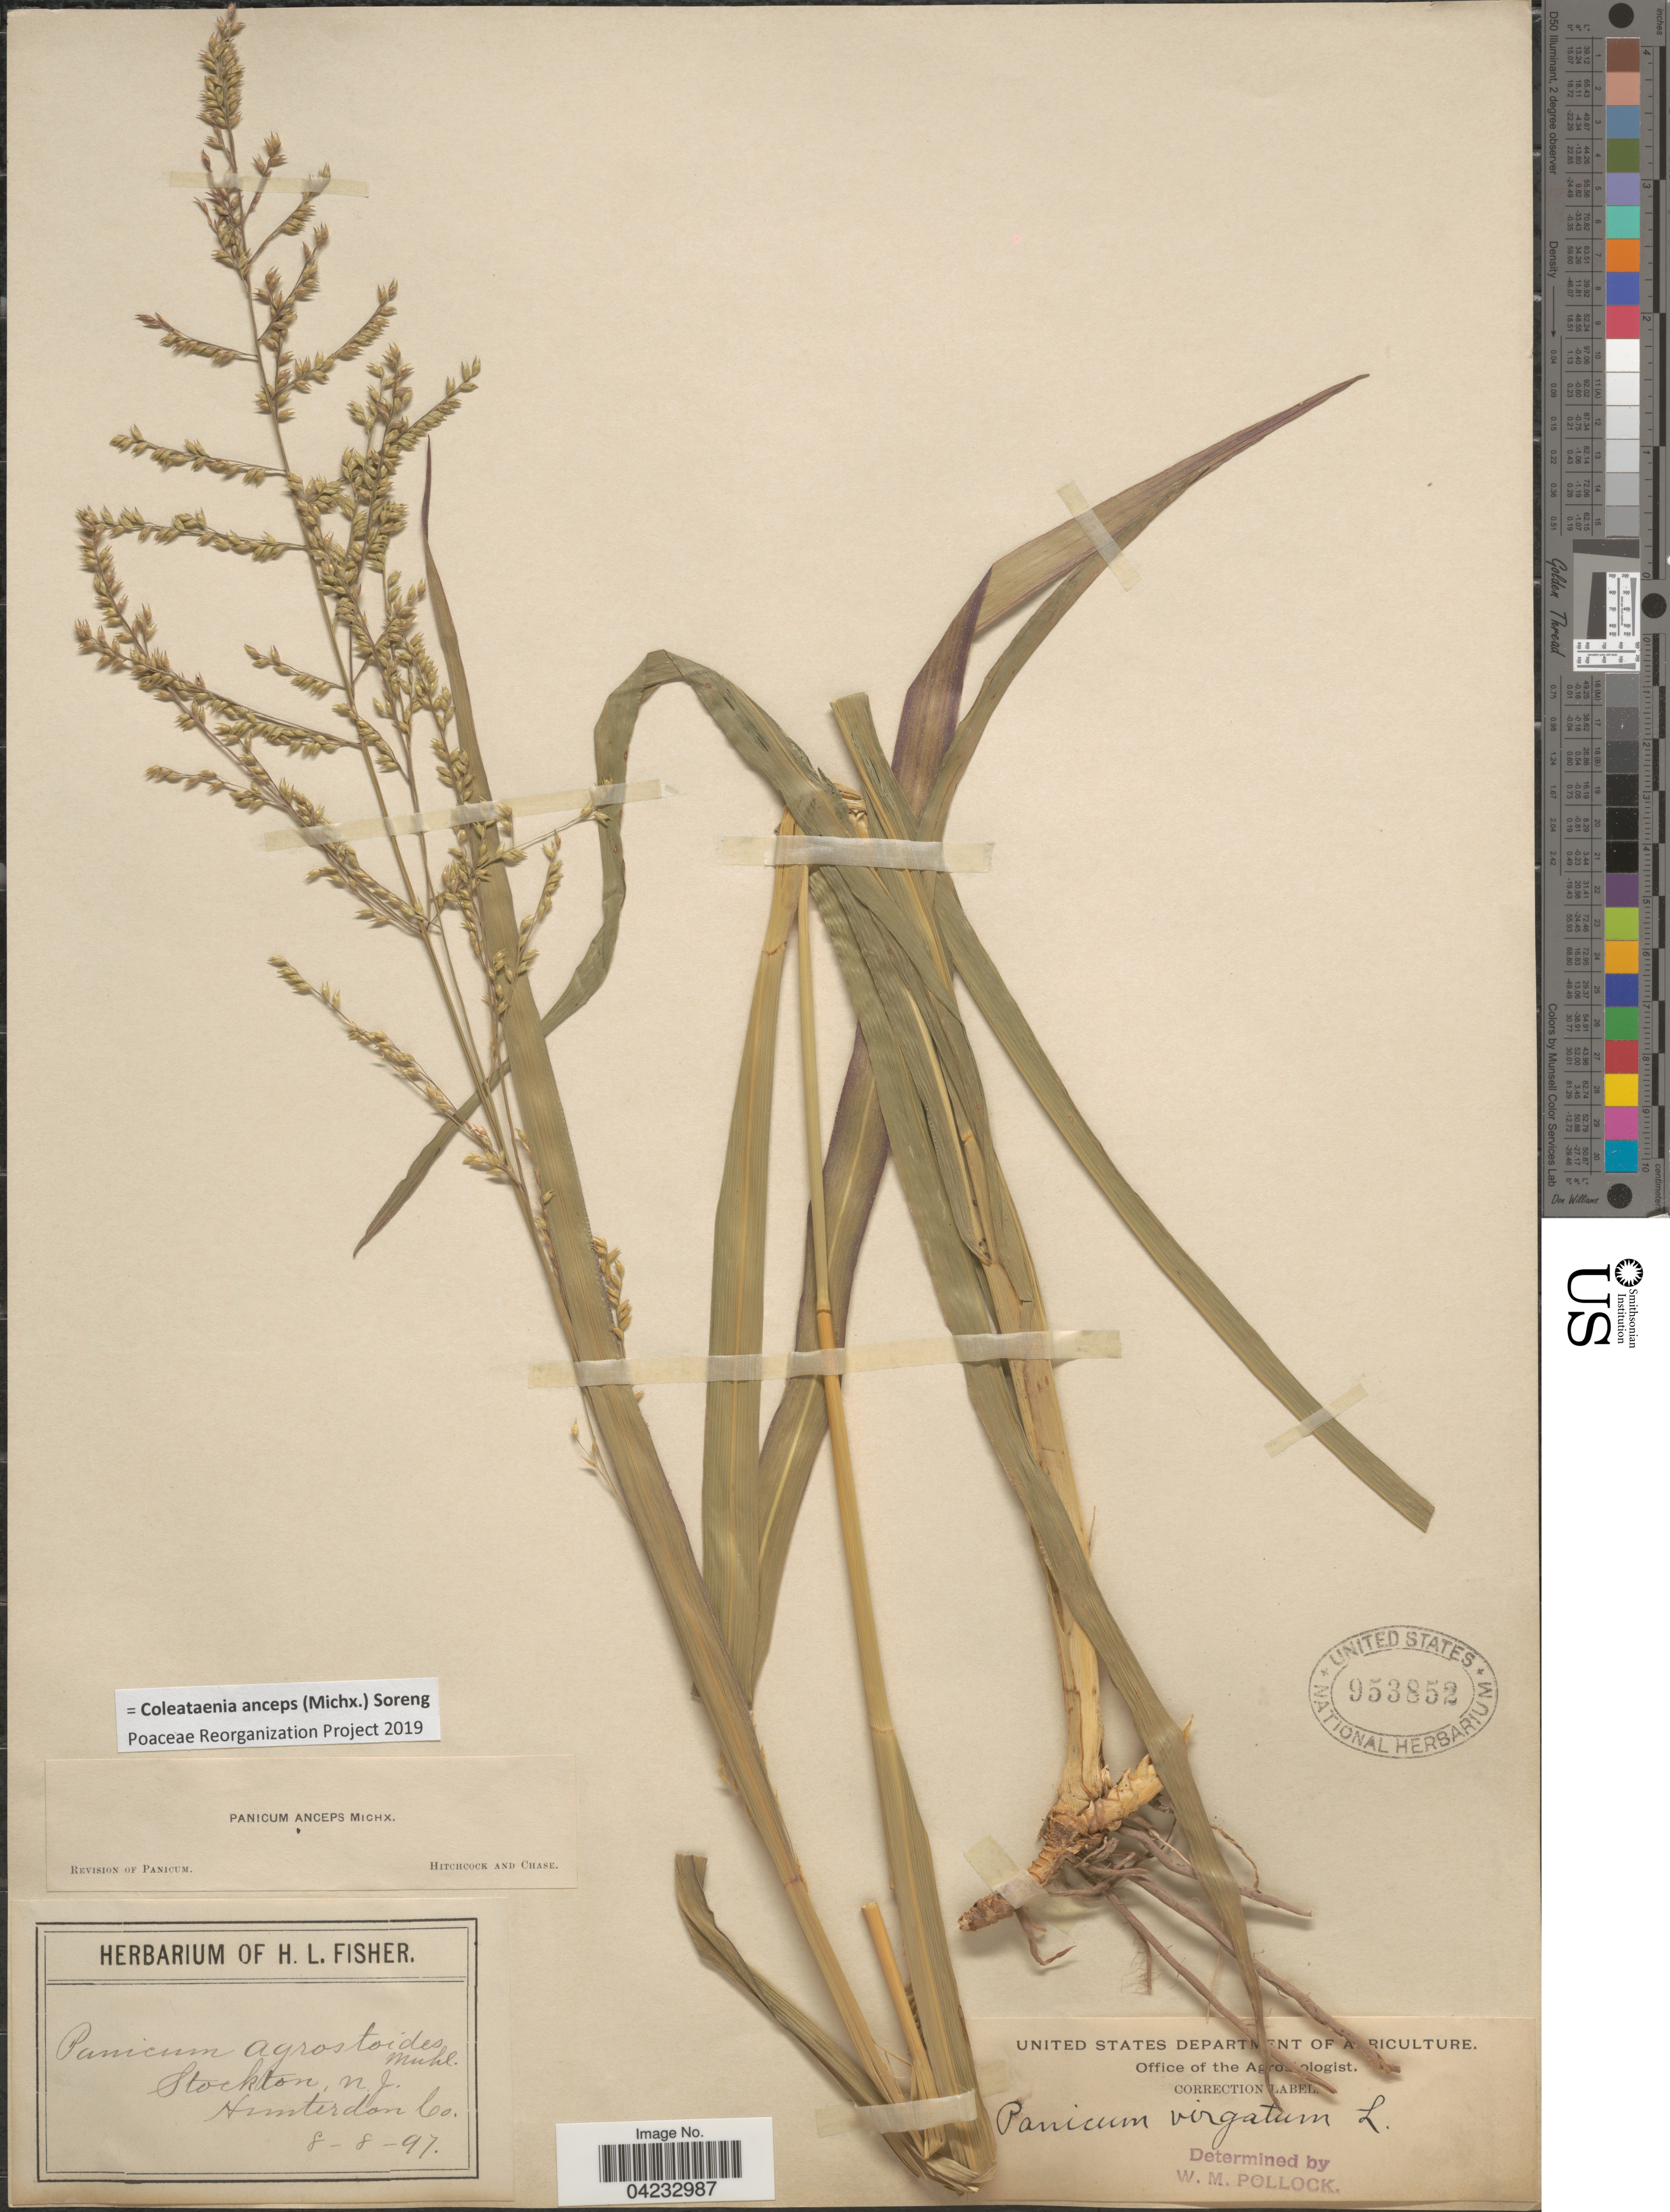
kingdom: Plantae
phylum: Tracheophyta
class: Liliopsida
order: Poales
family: Poaceae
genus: Coleataenia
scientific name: Coleataenia anceps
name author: (Michx.) Soreng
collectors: ex herb. of H. L. Fisher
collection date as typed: Transcribed d/m/y: 8/8/97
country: United States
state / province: New Jersey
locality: Stockton. Hunterdon Co.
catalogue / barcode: US 953852